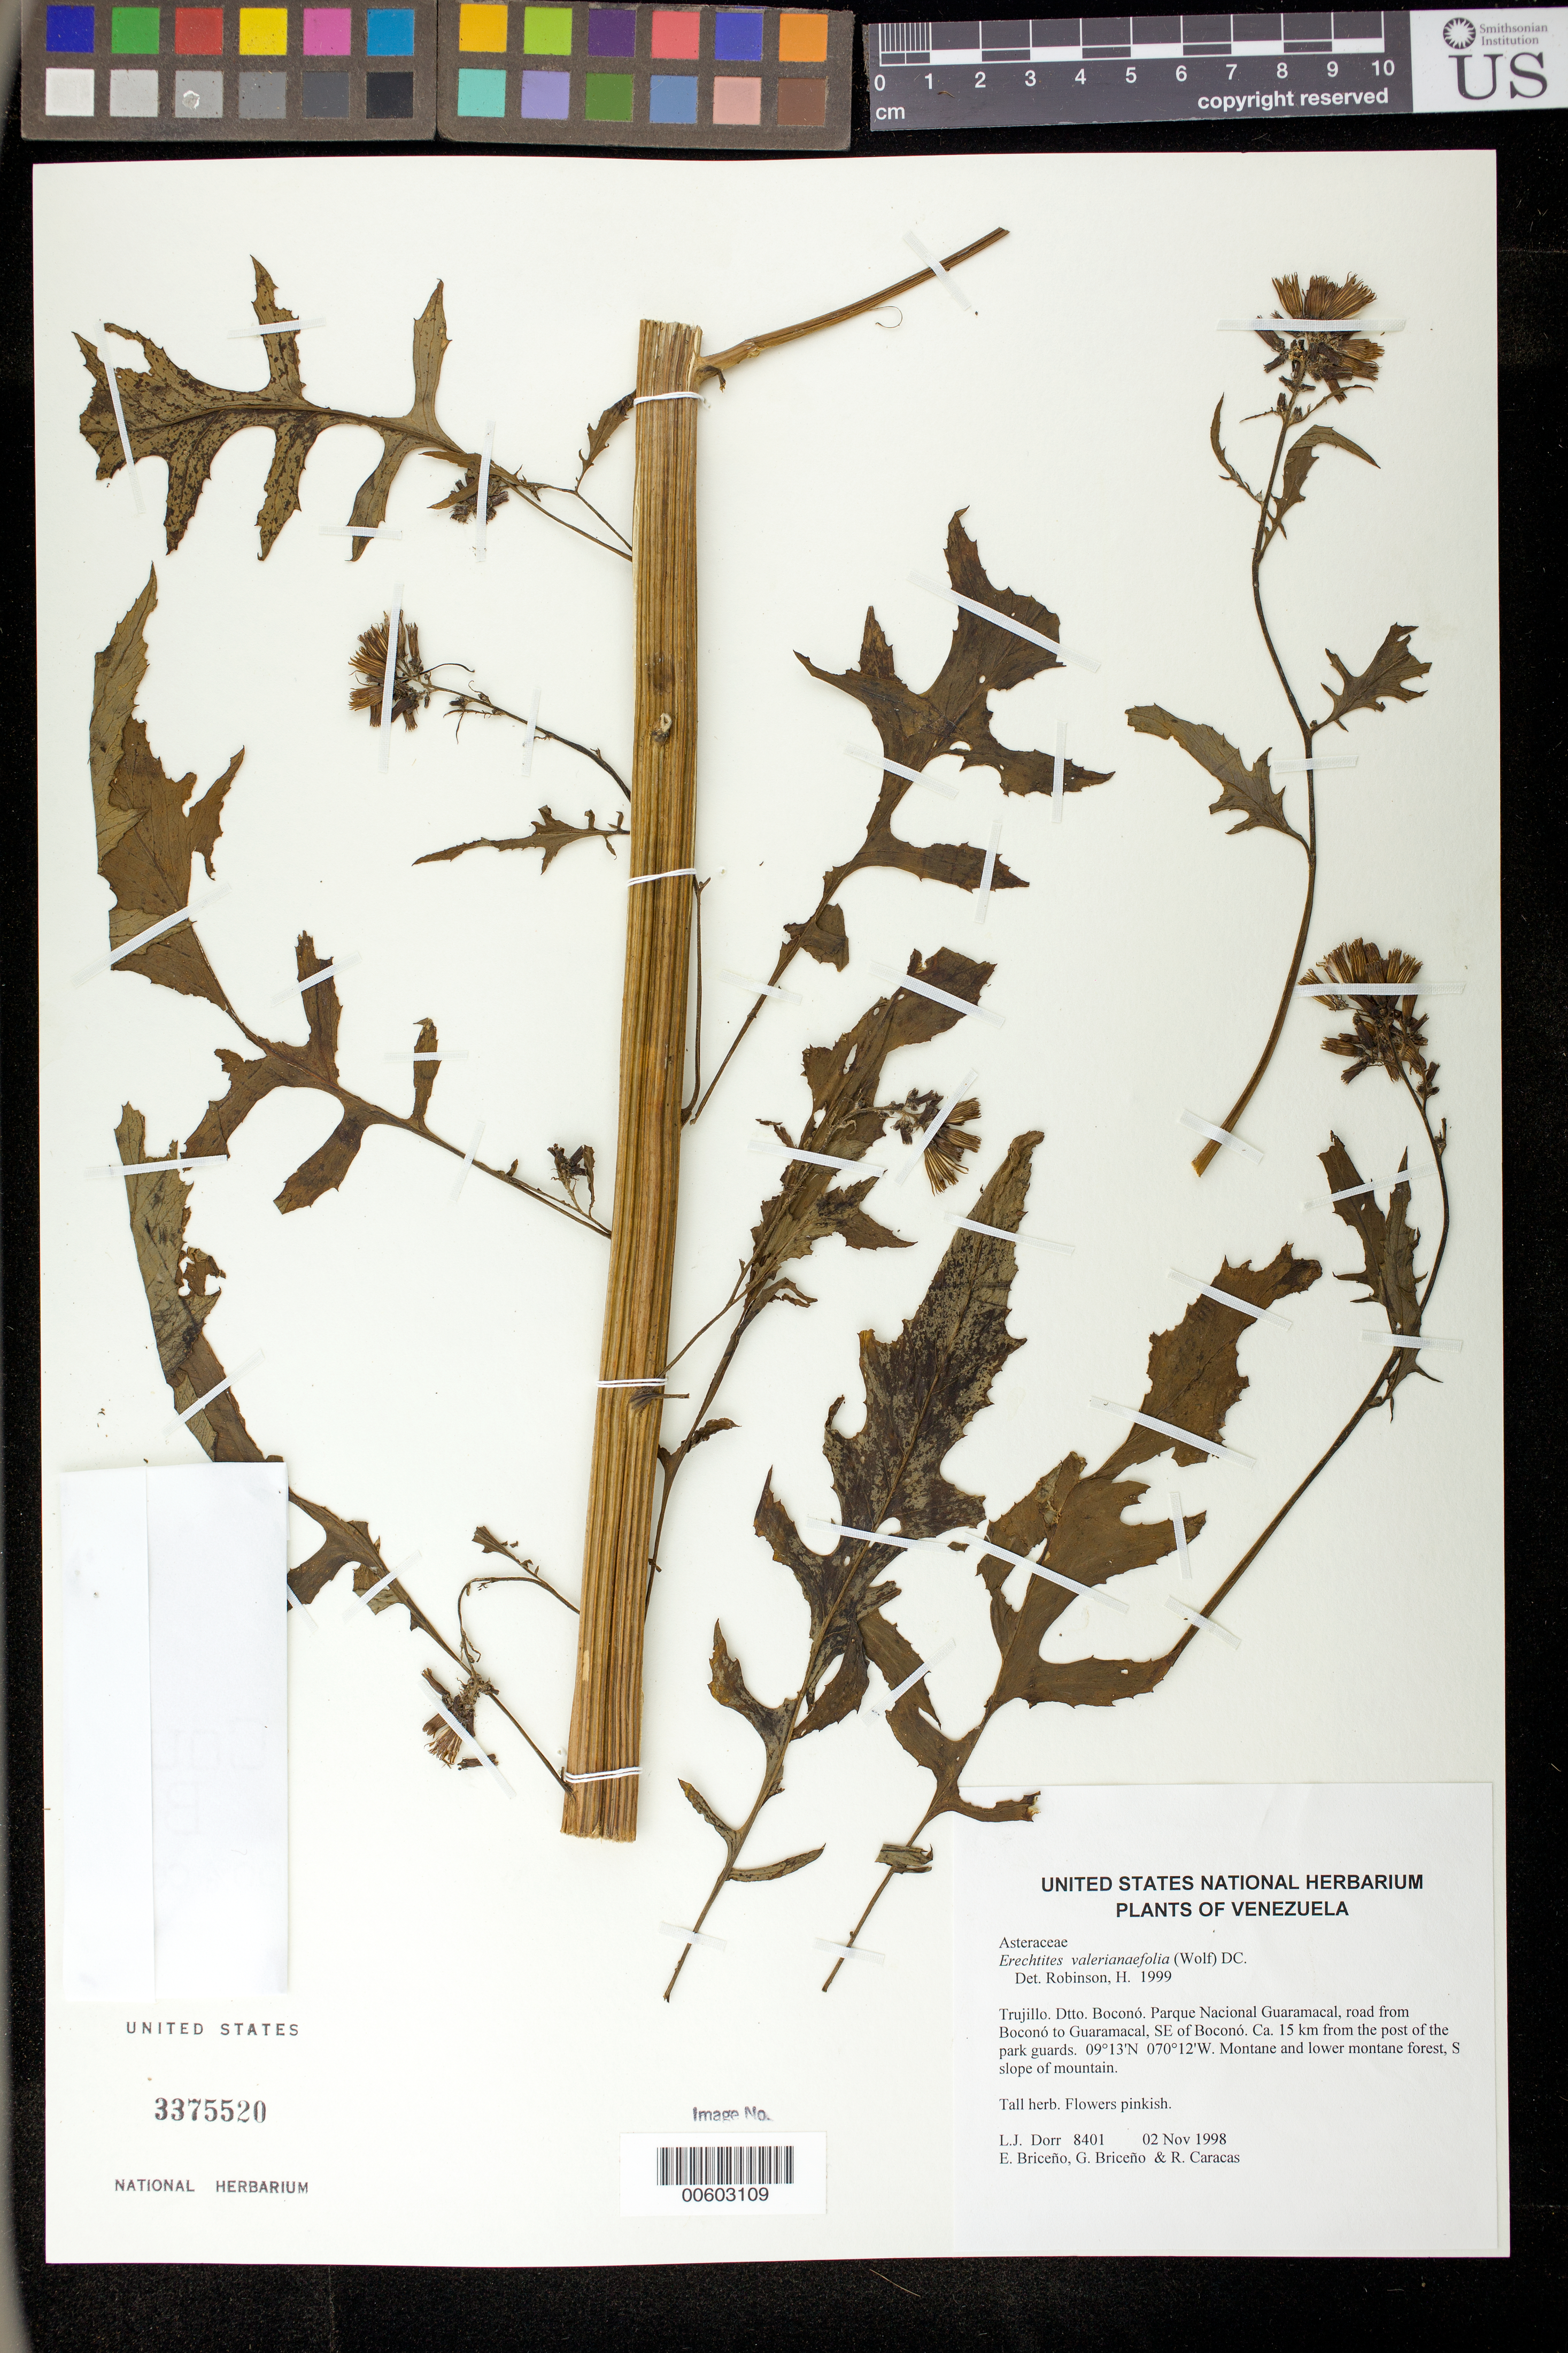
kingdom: Plantae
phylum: Tracheophyta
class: Magnoliopsida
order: Asterales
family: Asteraceae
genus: Erechtites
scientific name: Erechtites valerianifolius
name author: (Link ex Spreng.) DC.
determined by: Robinson, Harold E., (US)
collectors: L. J. Dorr, E. Briceño, G. Briceño & R. Caracas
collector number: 8401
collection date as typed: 02 Nov 1998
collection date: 1998-11-02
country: Venezuela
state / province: Trujillo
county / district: Boconó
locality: Parque Nacional Guaramacal, road from Boconó to Guaramacal, SE of Boconó, ca. 15 km from the post of the park guards.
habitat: Montane and lower montane forest, S slope of mountain.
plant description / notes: PORT, US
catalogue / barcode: US 3375520